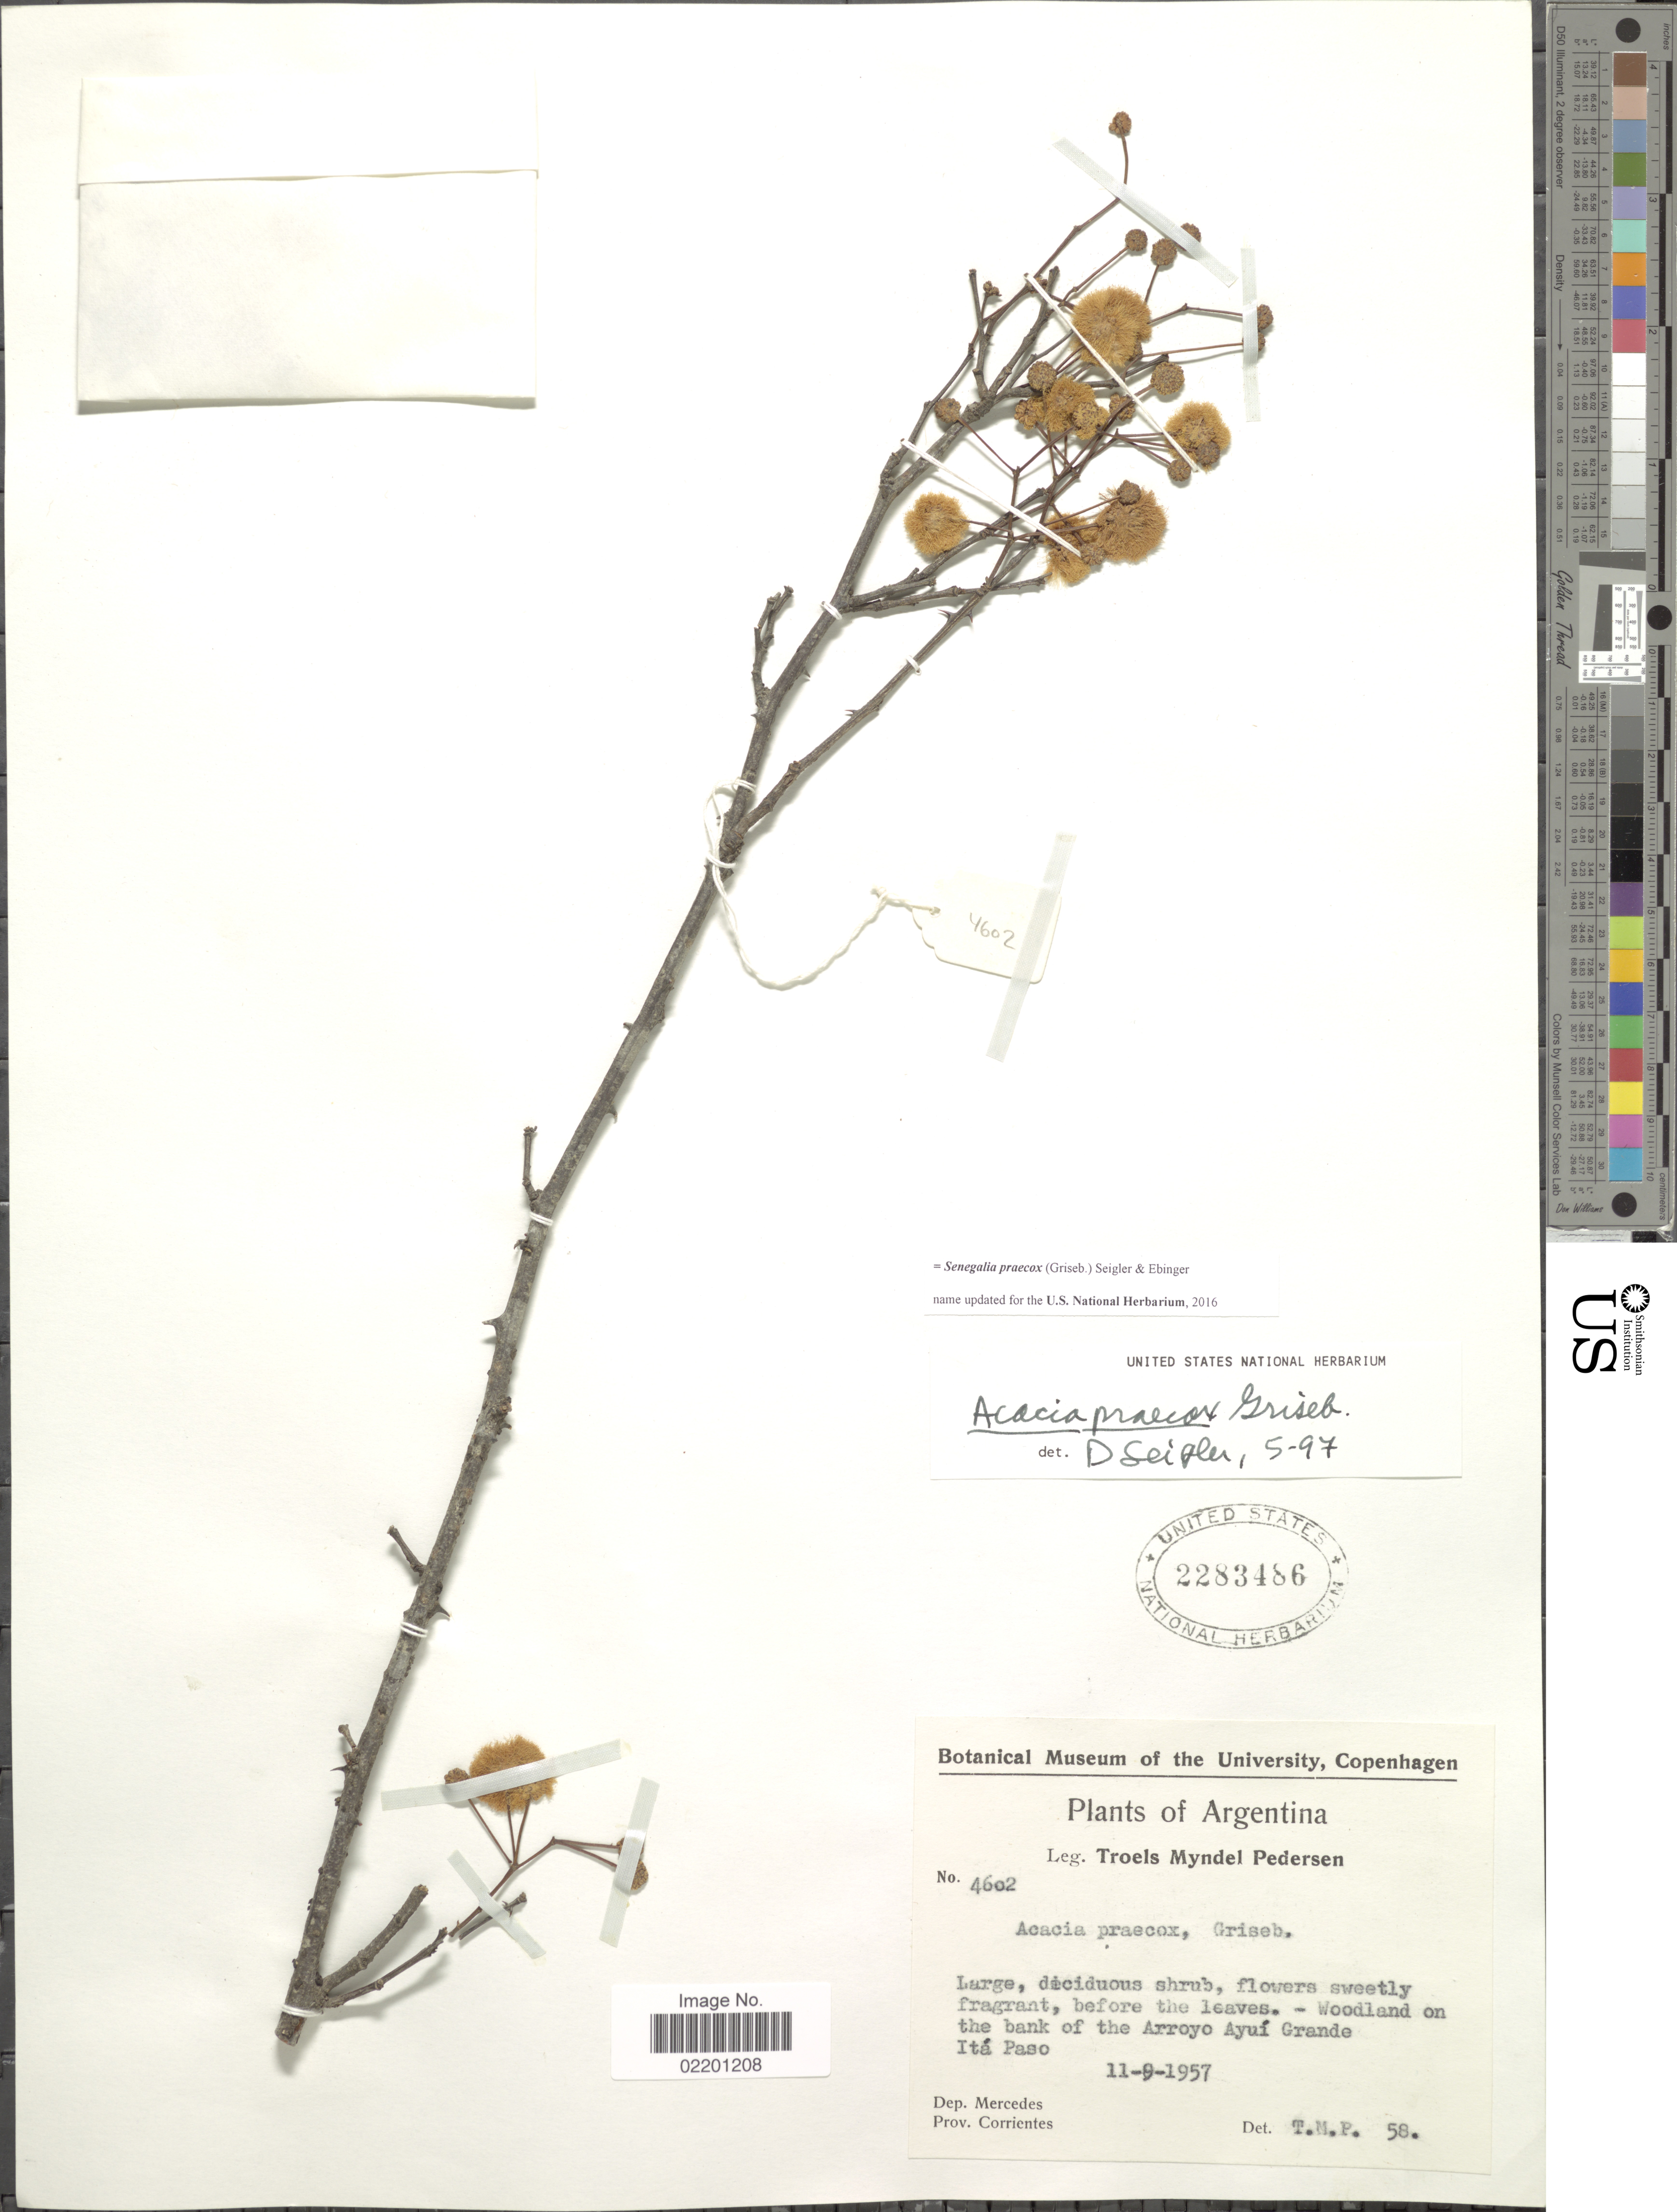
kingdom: Plantae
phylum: Tracheophyta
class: Magnoliopsida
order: Fabales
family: Fabaceae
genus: Senegalia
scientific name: Senegalia praecox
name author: (Griseb.) Seigler & Ebinger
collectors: T. Pederson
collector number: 4602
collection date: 1957-09-11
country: Argentina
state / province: Corrientes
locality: Dep. Mercedes. Prov. Corrientes. Woodland on the bank of the Arroyo Ayui Grande, Ita Paso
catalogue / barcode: US 2283486